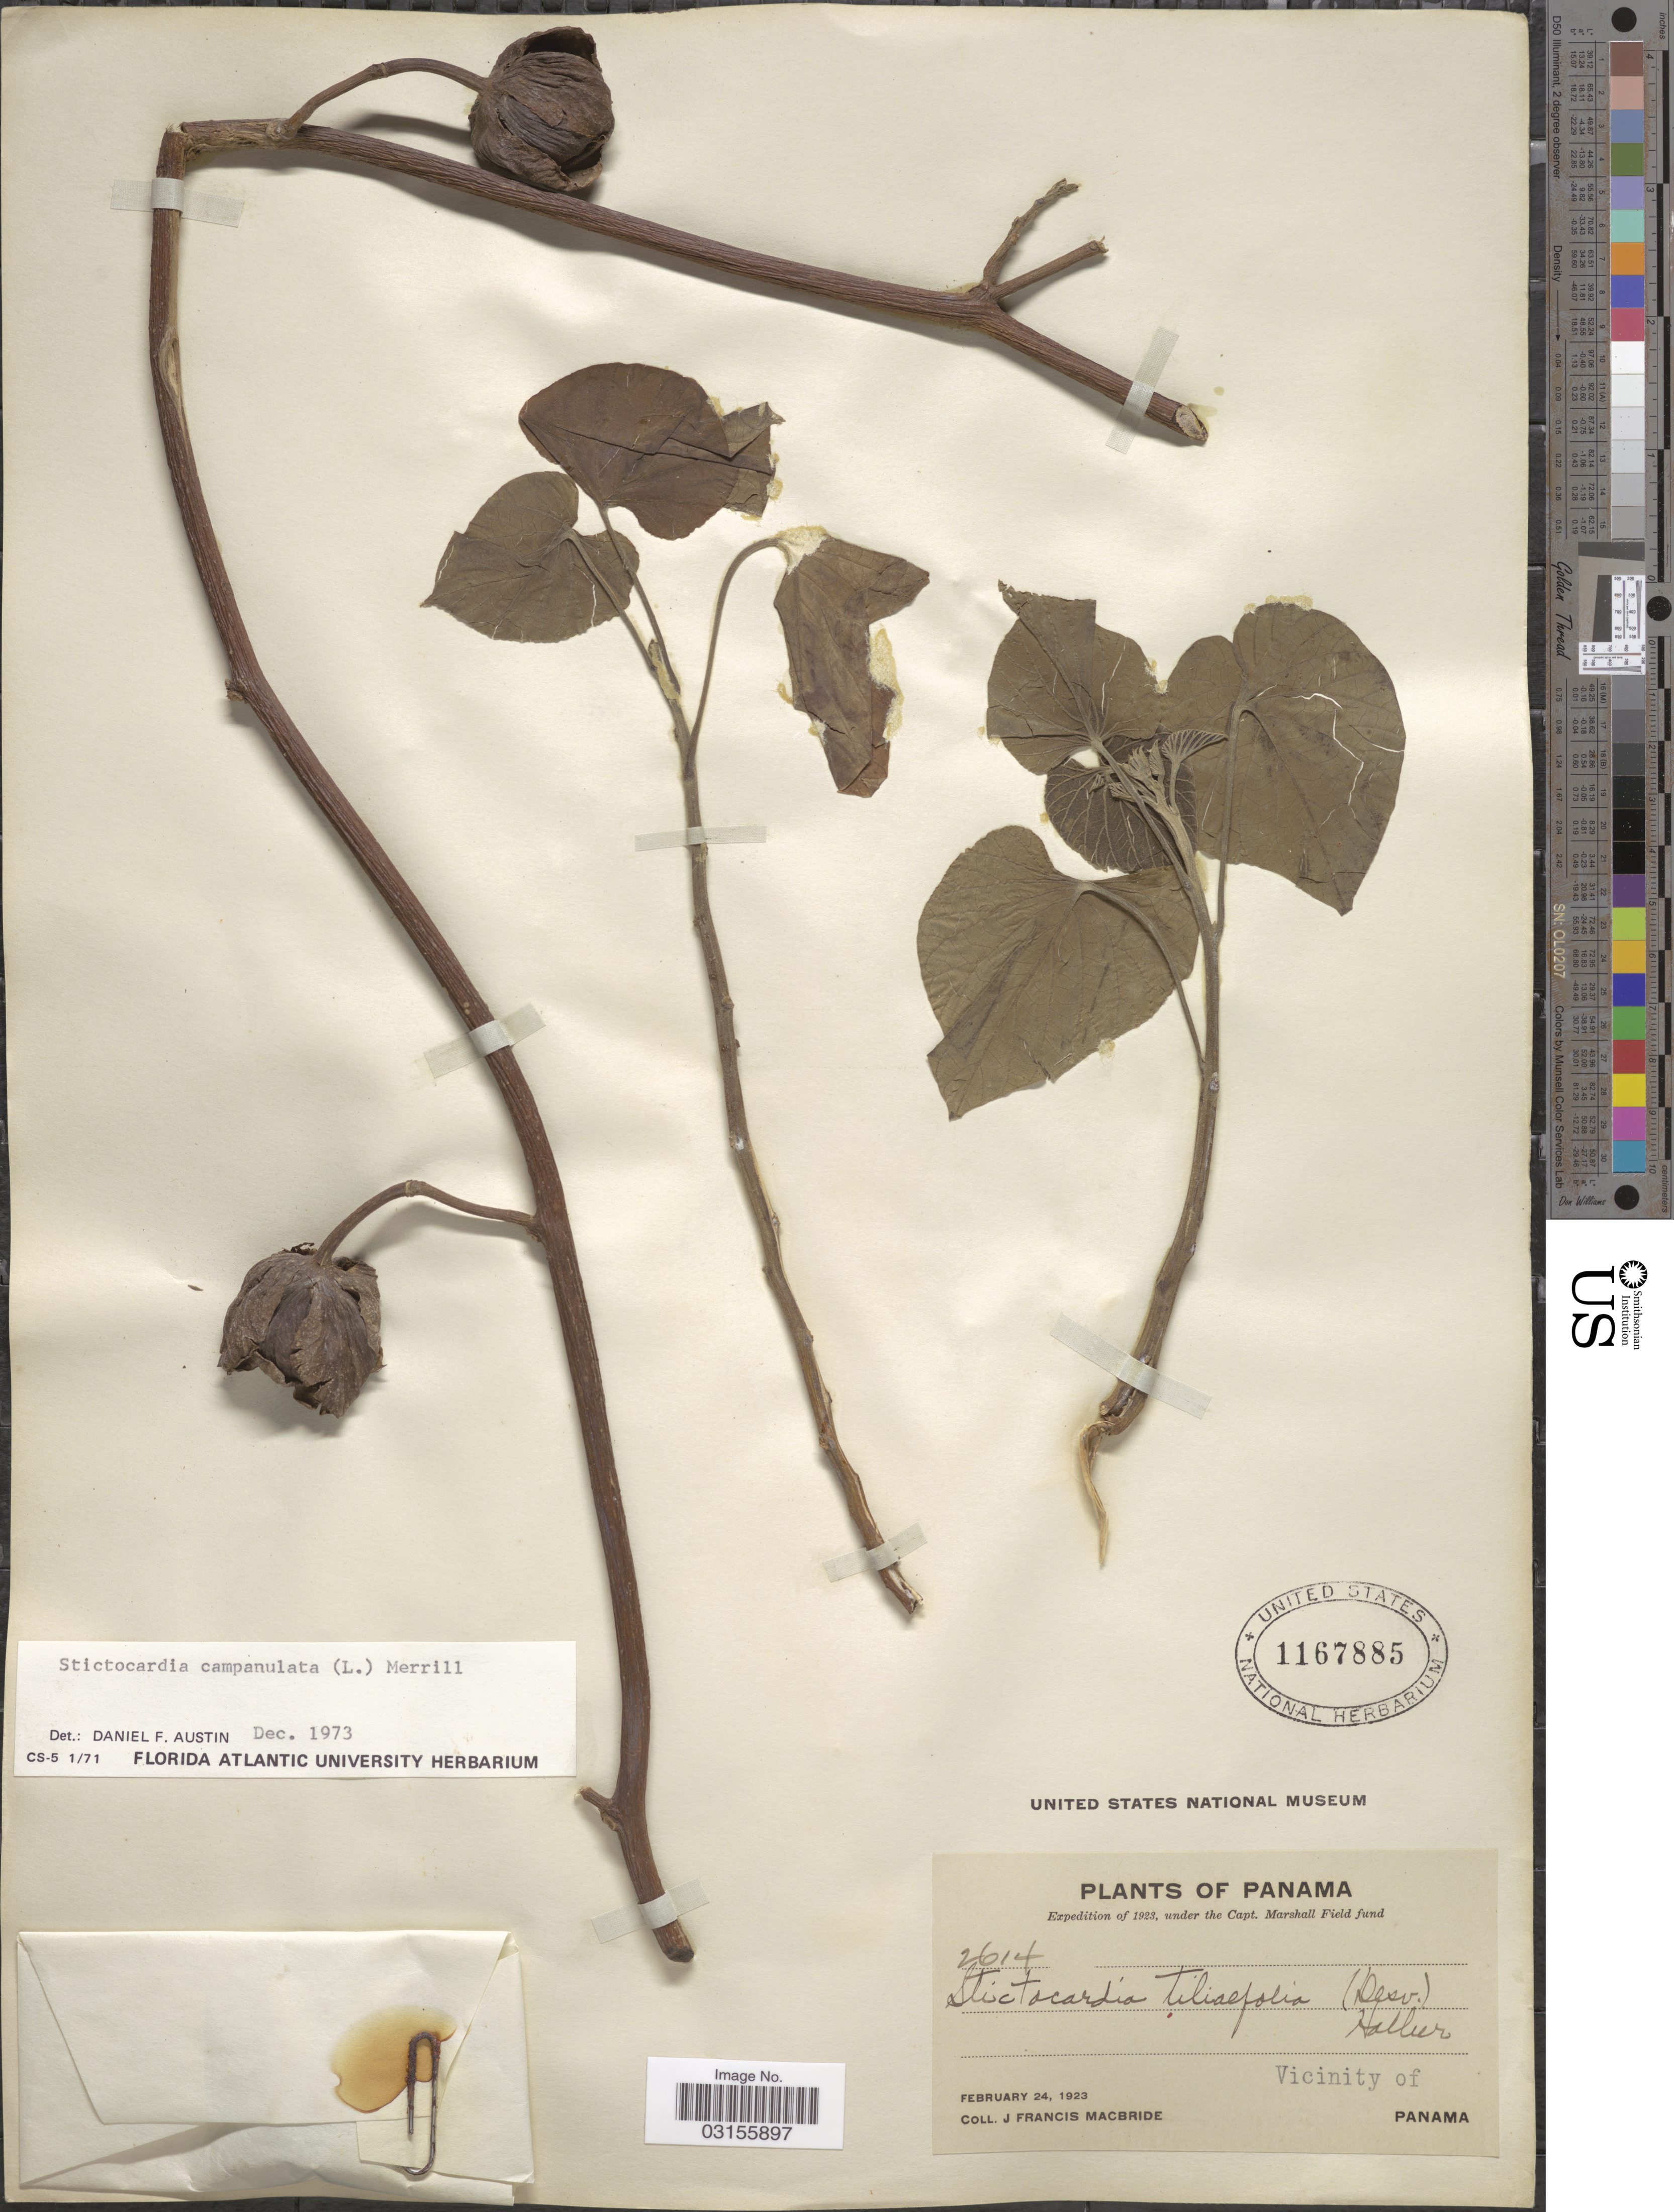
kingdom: Plantae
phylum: Tracheophyta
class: Magnoliopsida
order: Solanales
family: Convolvulaceae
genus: Stictocardia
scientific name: Stictocardia tiliifolia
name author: (Desr.) Hallier f.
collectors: J. F. Macbride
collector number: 2614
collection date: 1923-02-24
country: Panama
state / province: Panamá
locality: Vicinity of Panama.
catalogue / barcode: US 1167885